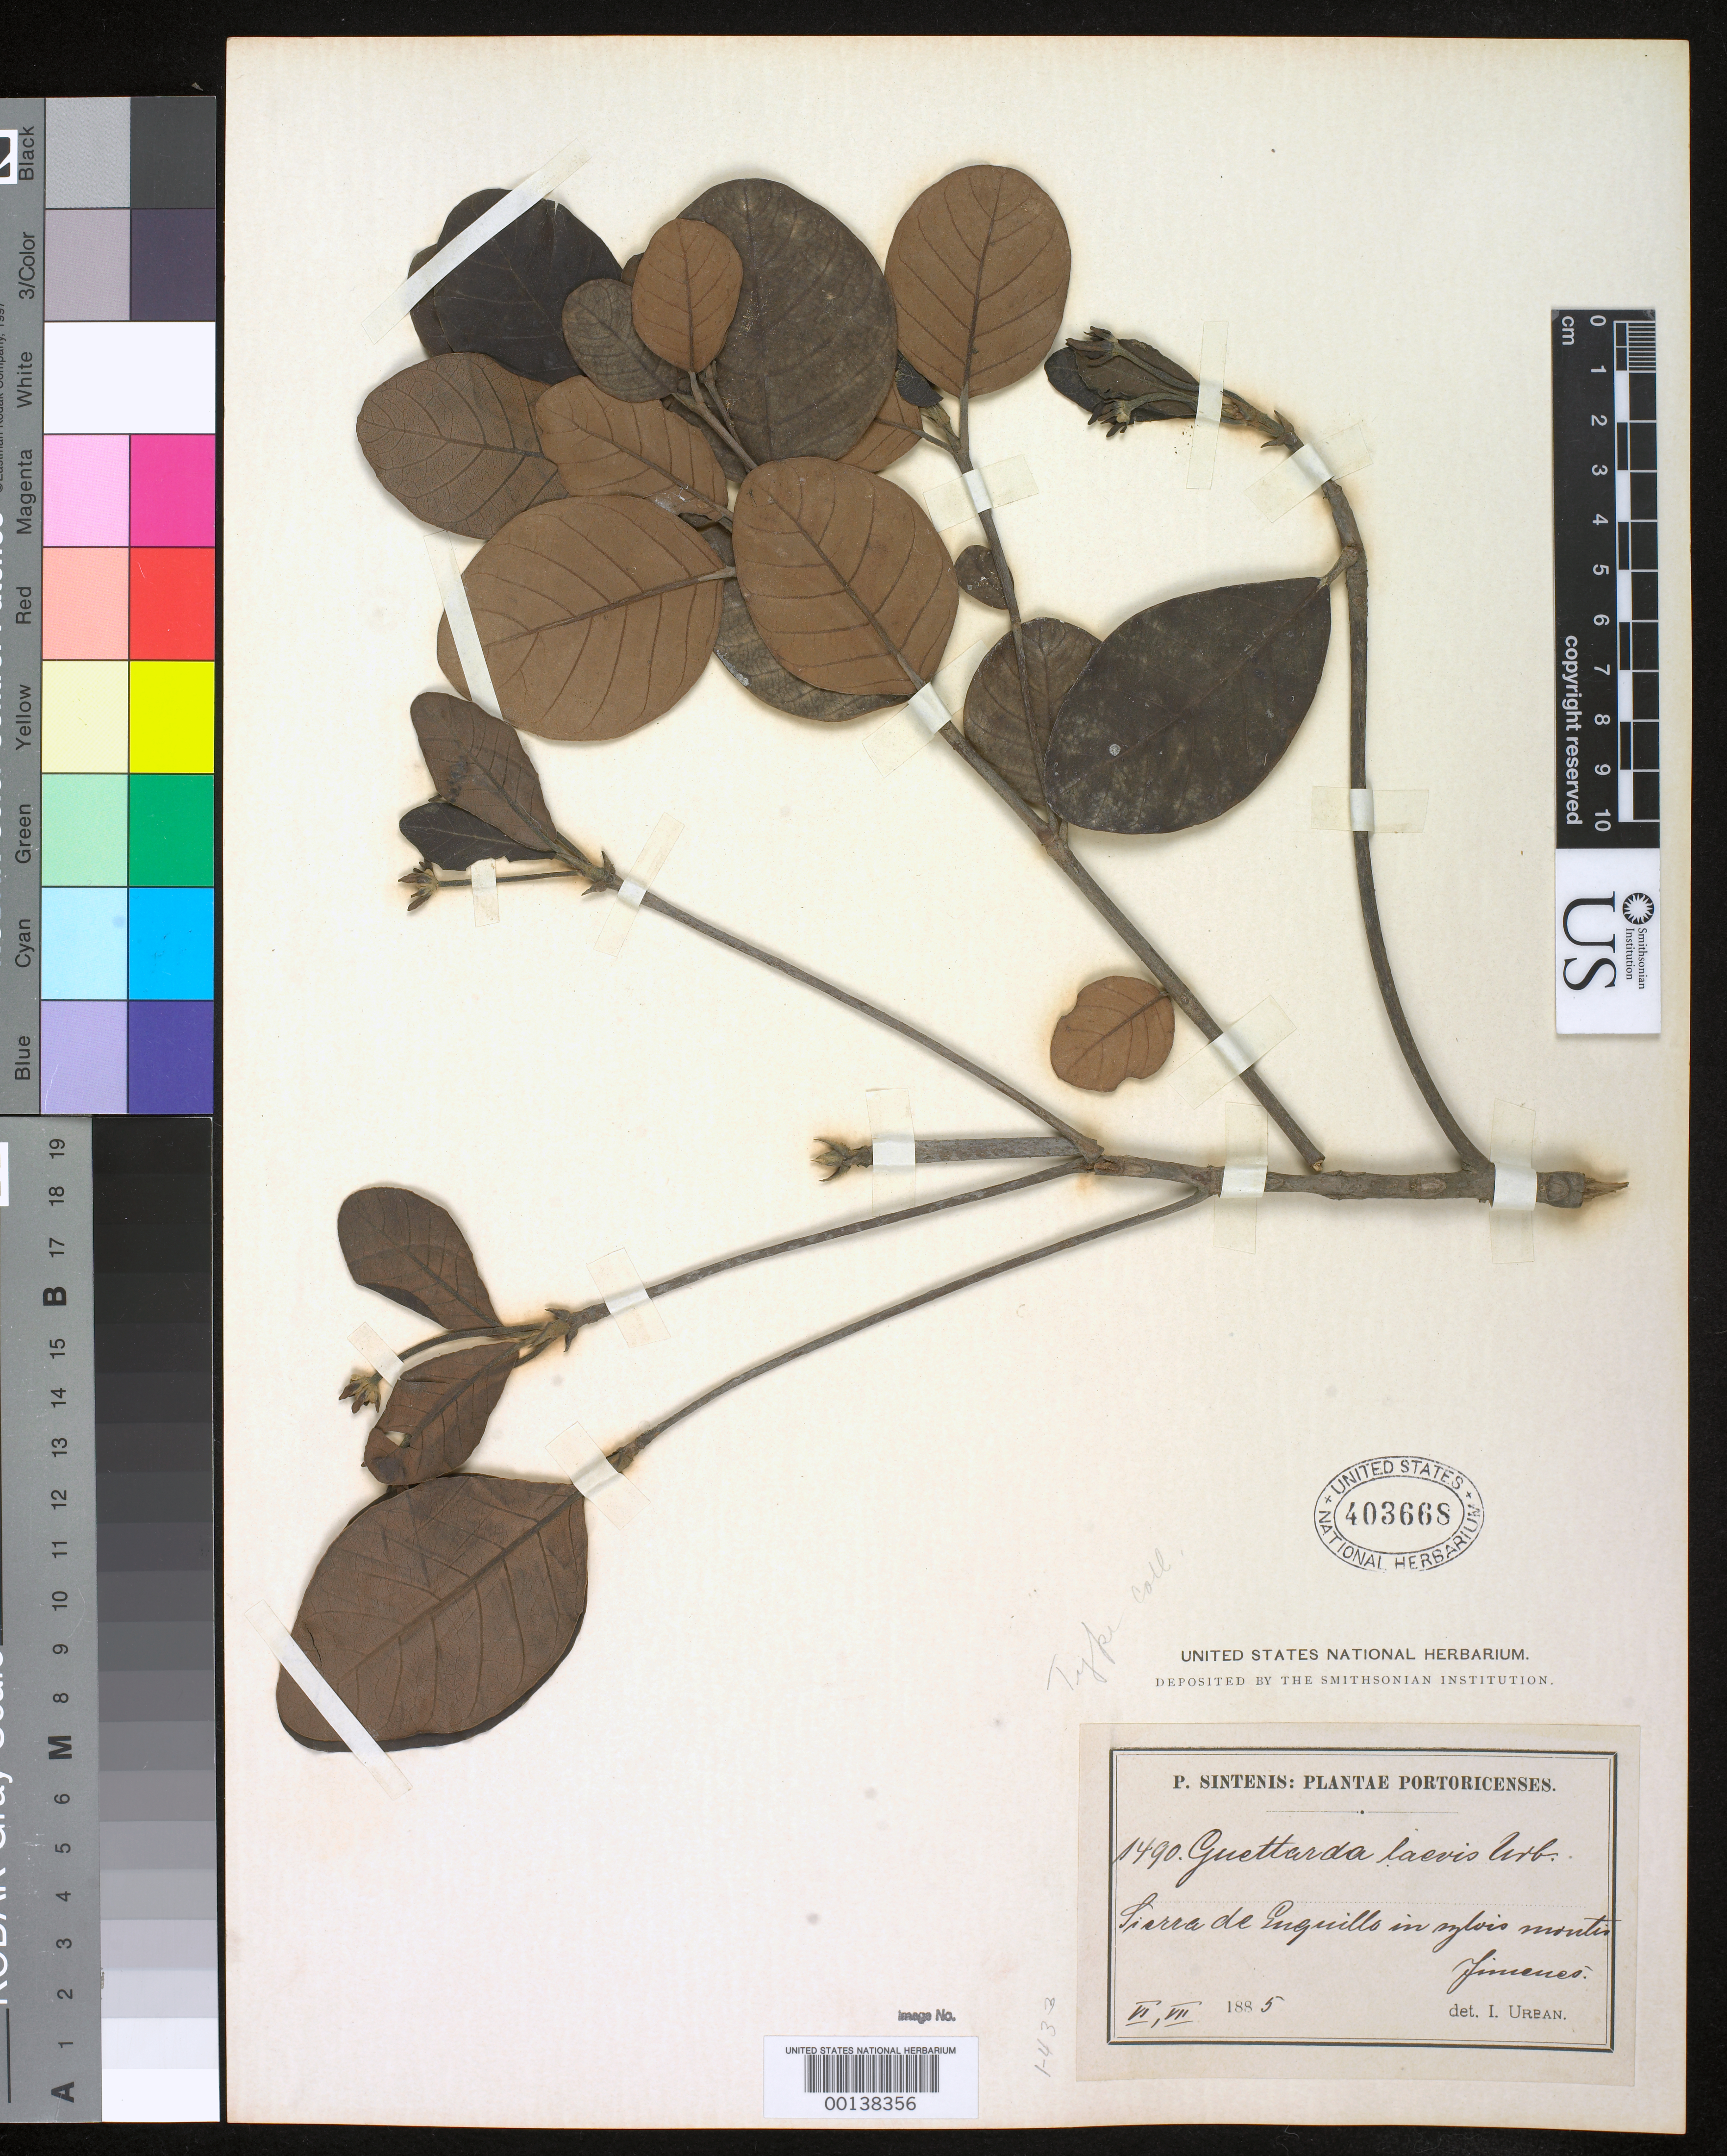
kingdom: Plantae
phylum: Tracheophyta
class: Magnoliopsida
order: Gentianales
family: Rubiaceae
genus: Guettarda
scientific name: Guettarda laevis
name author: Urb.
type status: Syntype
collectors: P. Sintenis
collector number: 1490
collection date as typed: Jun 1885 to -- Jul 1885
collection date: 1885-06/1885-07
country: Puerto Rico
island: Greater Antilles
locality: Sierra de Luquillo, Mt. Jimenes.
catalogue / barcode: US 403668